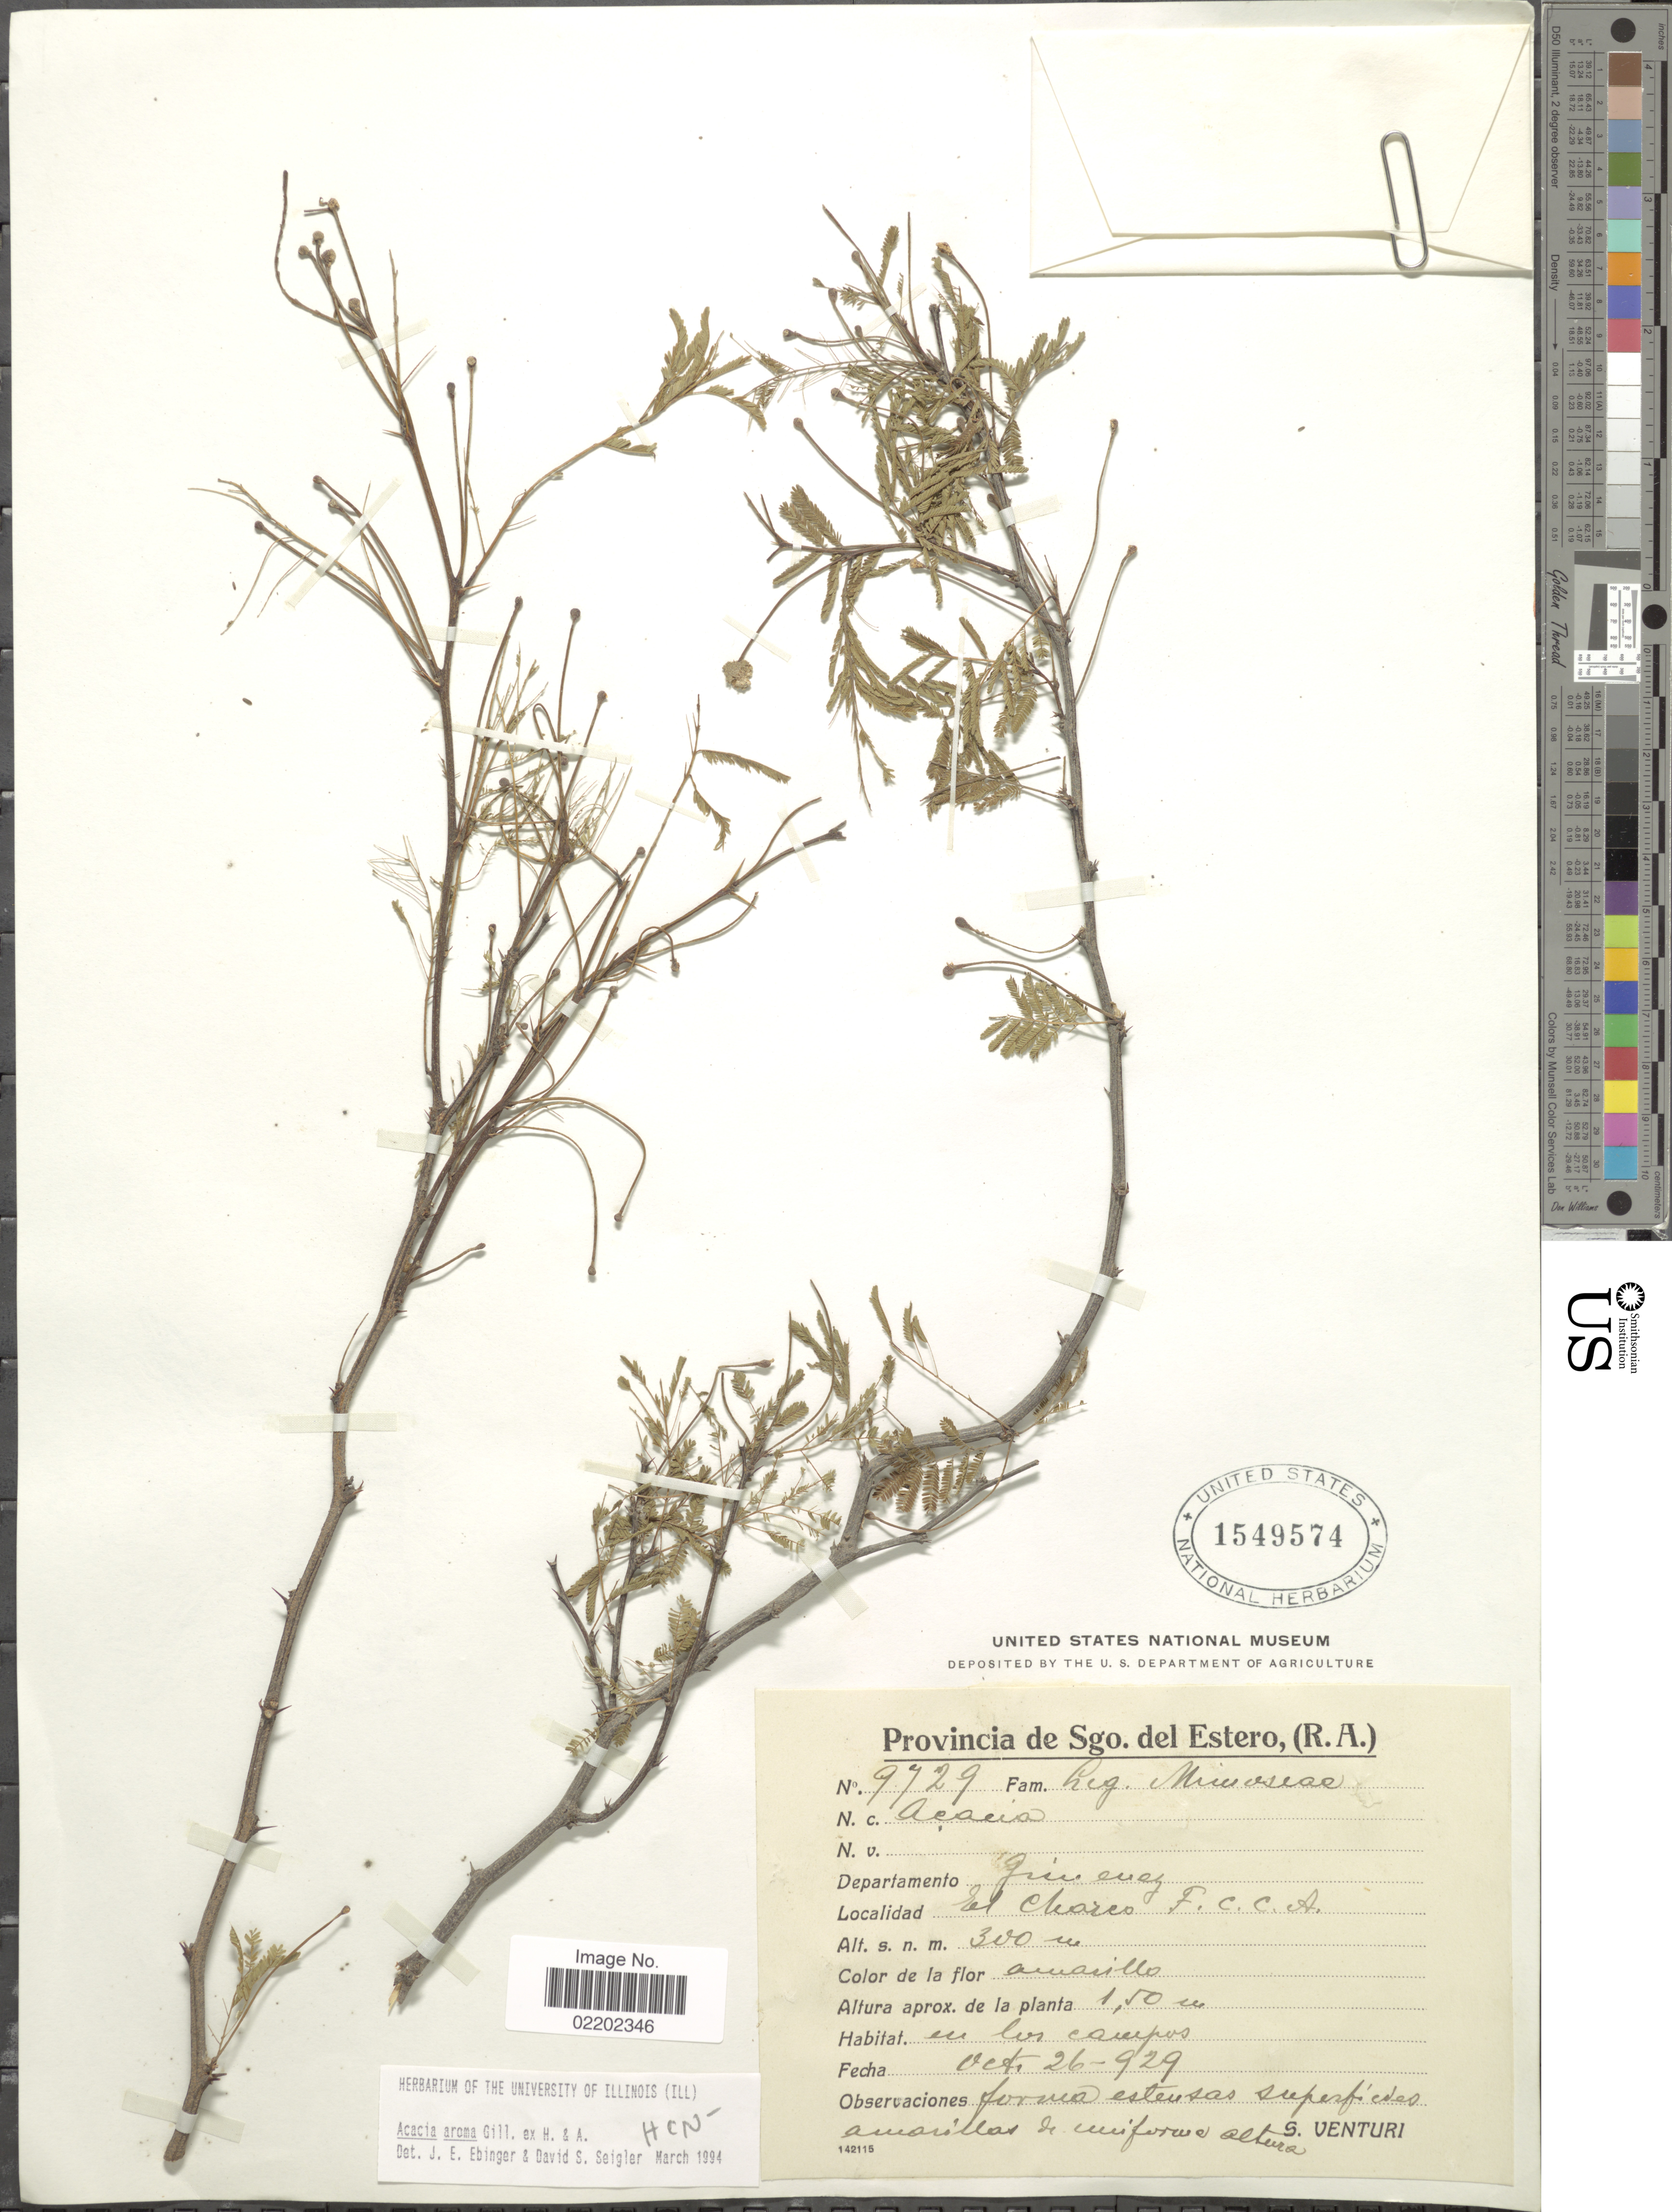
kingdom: Plantae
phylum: Tracheophyta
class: Magnoliopsida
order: Fabales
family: Fabaceae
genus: Vachellia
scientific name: Vachellia aroma var. aroma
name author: (Gillies ex Hook. & Arn.) Seigler & Ebinger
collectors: S. Venturi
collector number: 9729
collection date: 1929-10-26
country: Argentina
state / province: Santiago del Estero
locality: (R.A.) Departamento Jimenez, El Charco F.C.C.A., en los campos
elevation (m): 300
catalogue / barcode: US 1549574